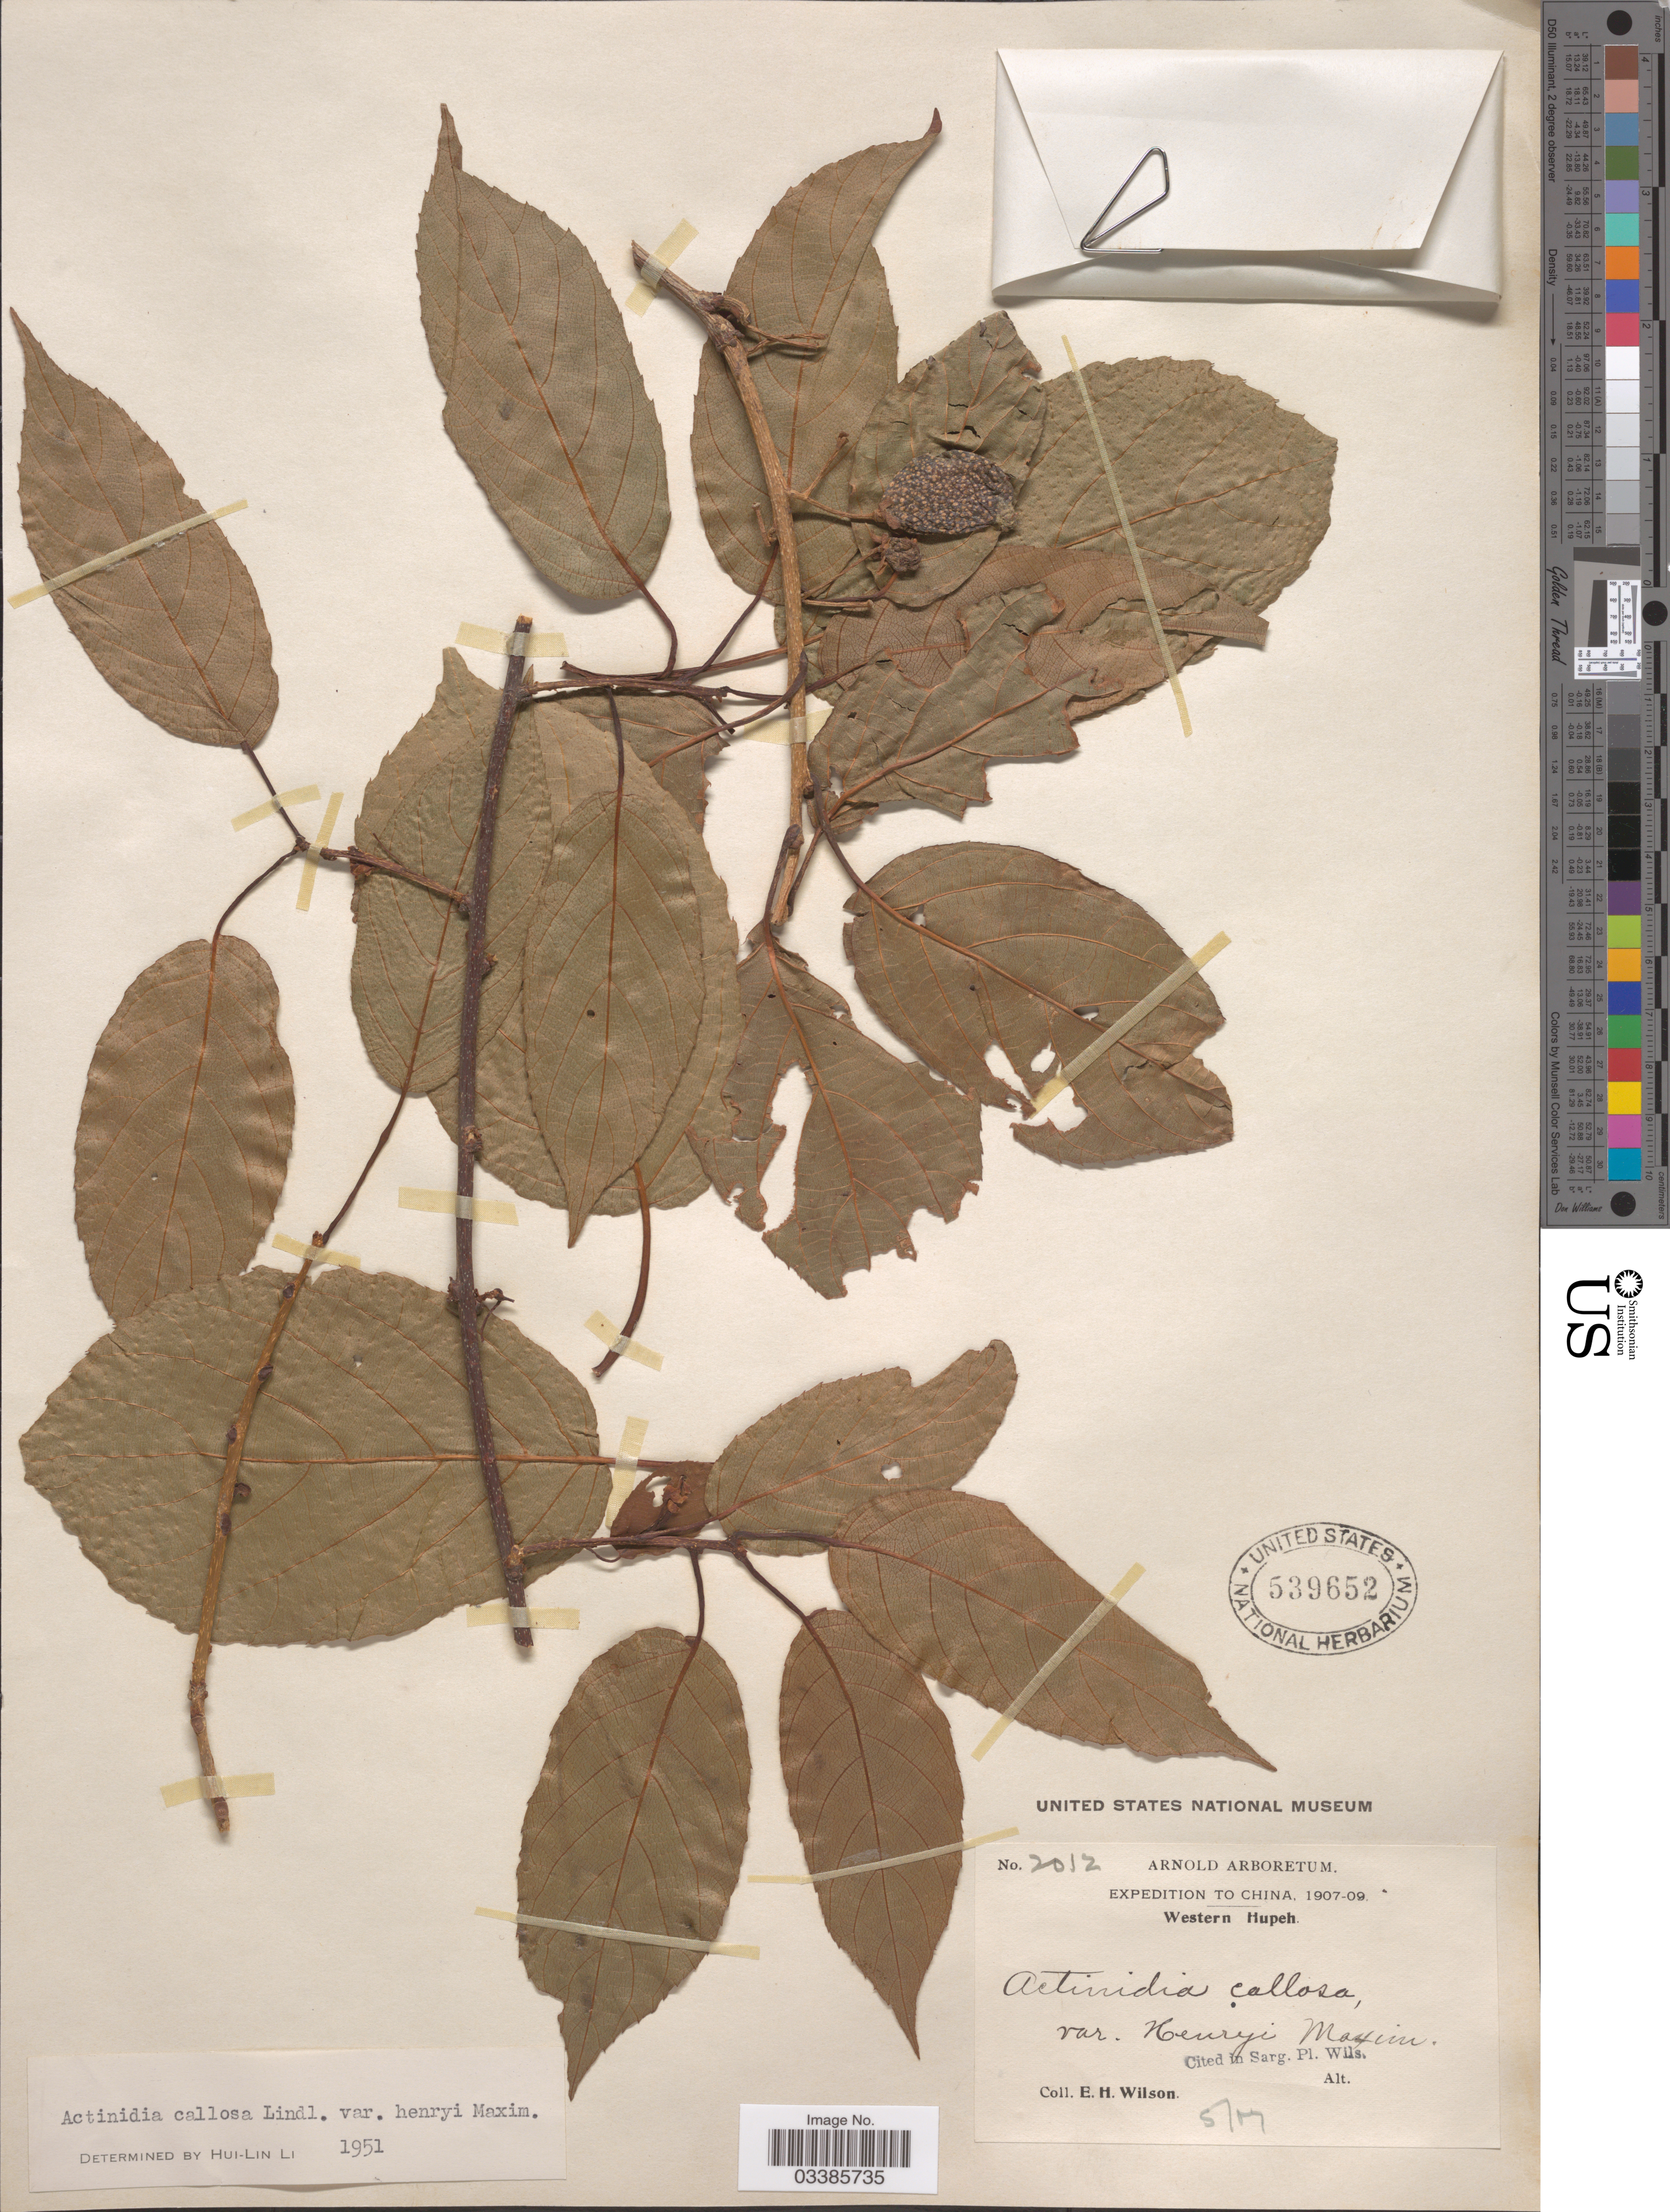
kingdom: Plantae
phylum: Tracheophyta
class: Magnoliopsida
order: Ericales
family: Actinidiaceae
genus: Actinidia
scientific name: Actinidia callosa var. henryi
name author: Maxim.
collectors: E. Wilson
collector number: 2012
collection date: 1907-05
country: China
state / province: Hubei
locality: Western Hupeh.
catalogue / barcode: US 539652